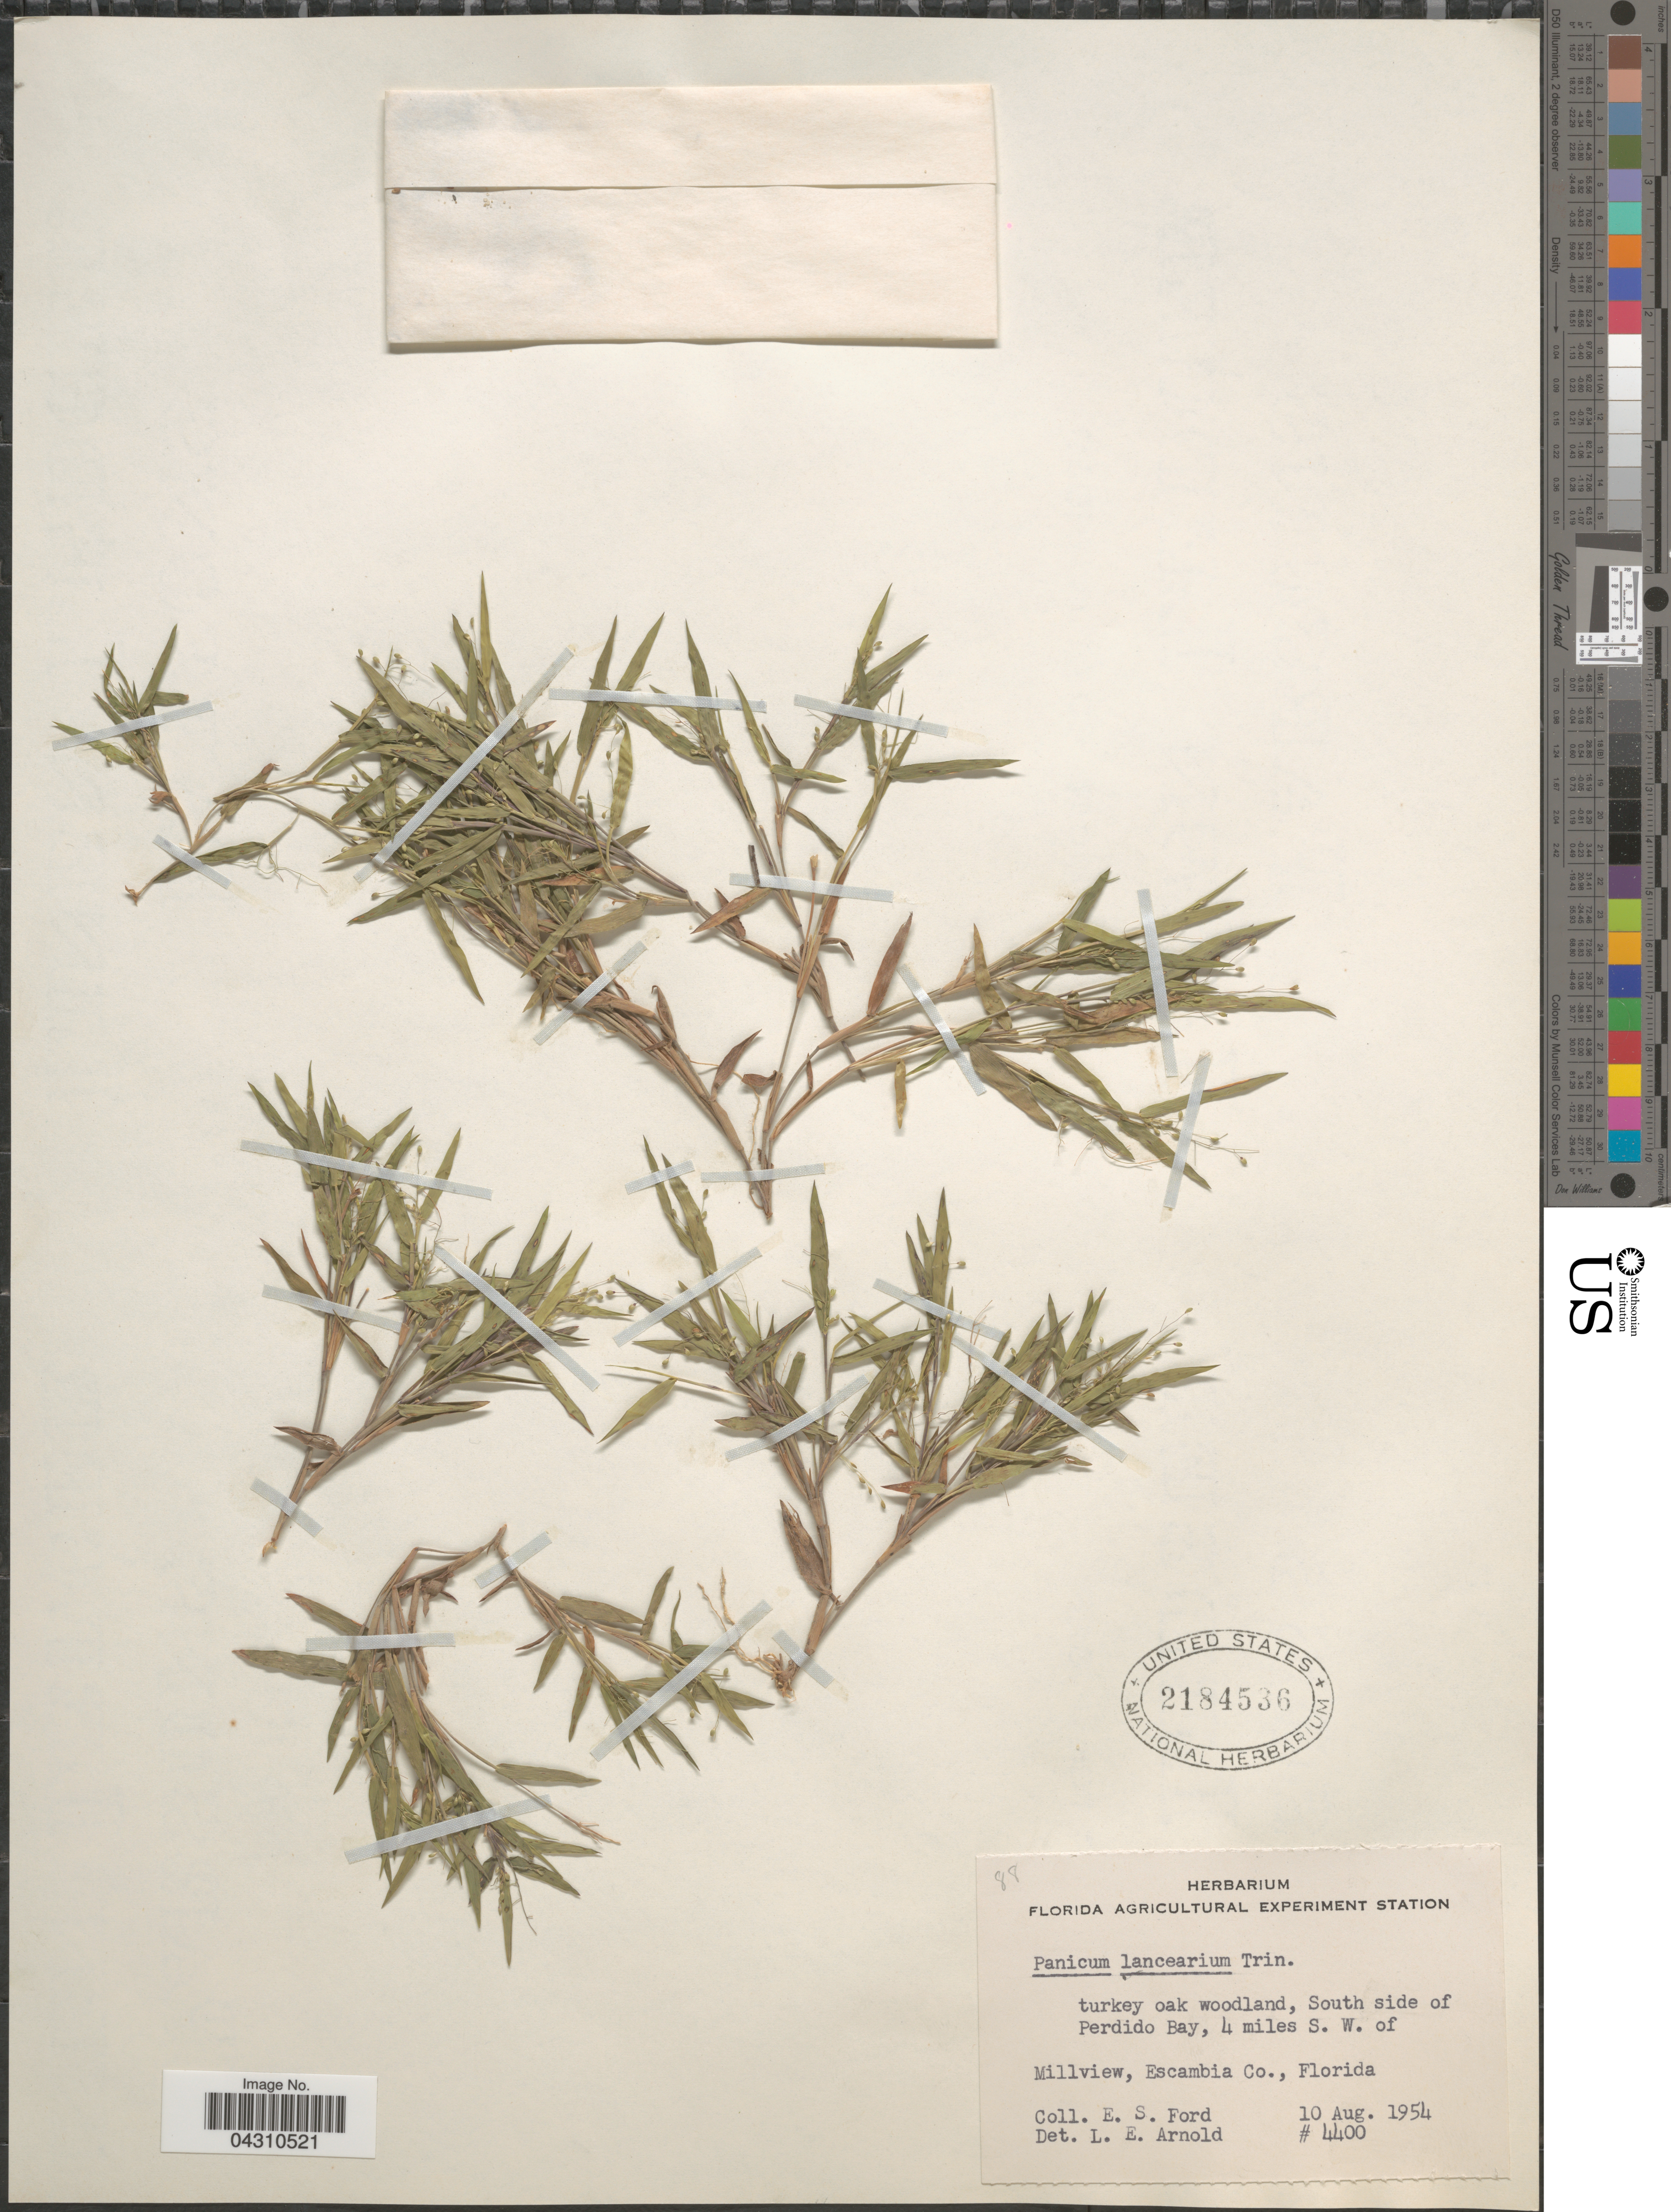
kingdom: Plantae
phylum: Tracheophyta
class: Liliopsida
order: Poales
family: Poaceae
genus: Dichanthelium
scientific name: Dichanthelium portoricense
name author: (Desv. ex Ham.) B.F. Hansen & Wunderlin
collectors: E. Ford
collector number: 4400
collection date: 1954-08-10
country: United States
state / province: Florida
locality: Turkey oak woodland, South side of Perdido Bay, 4 miles S. W. of Millview, Escambia Co.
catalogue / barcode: US 2184536